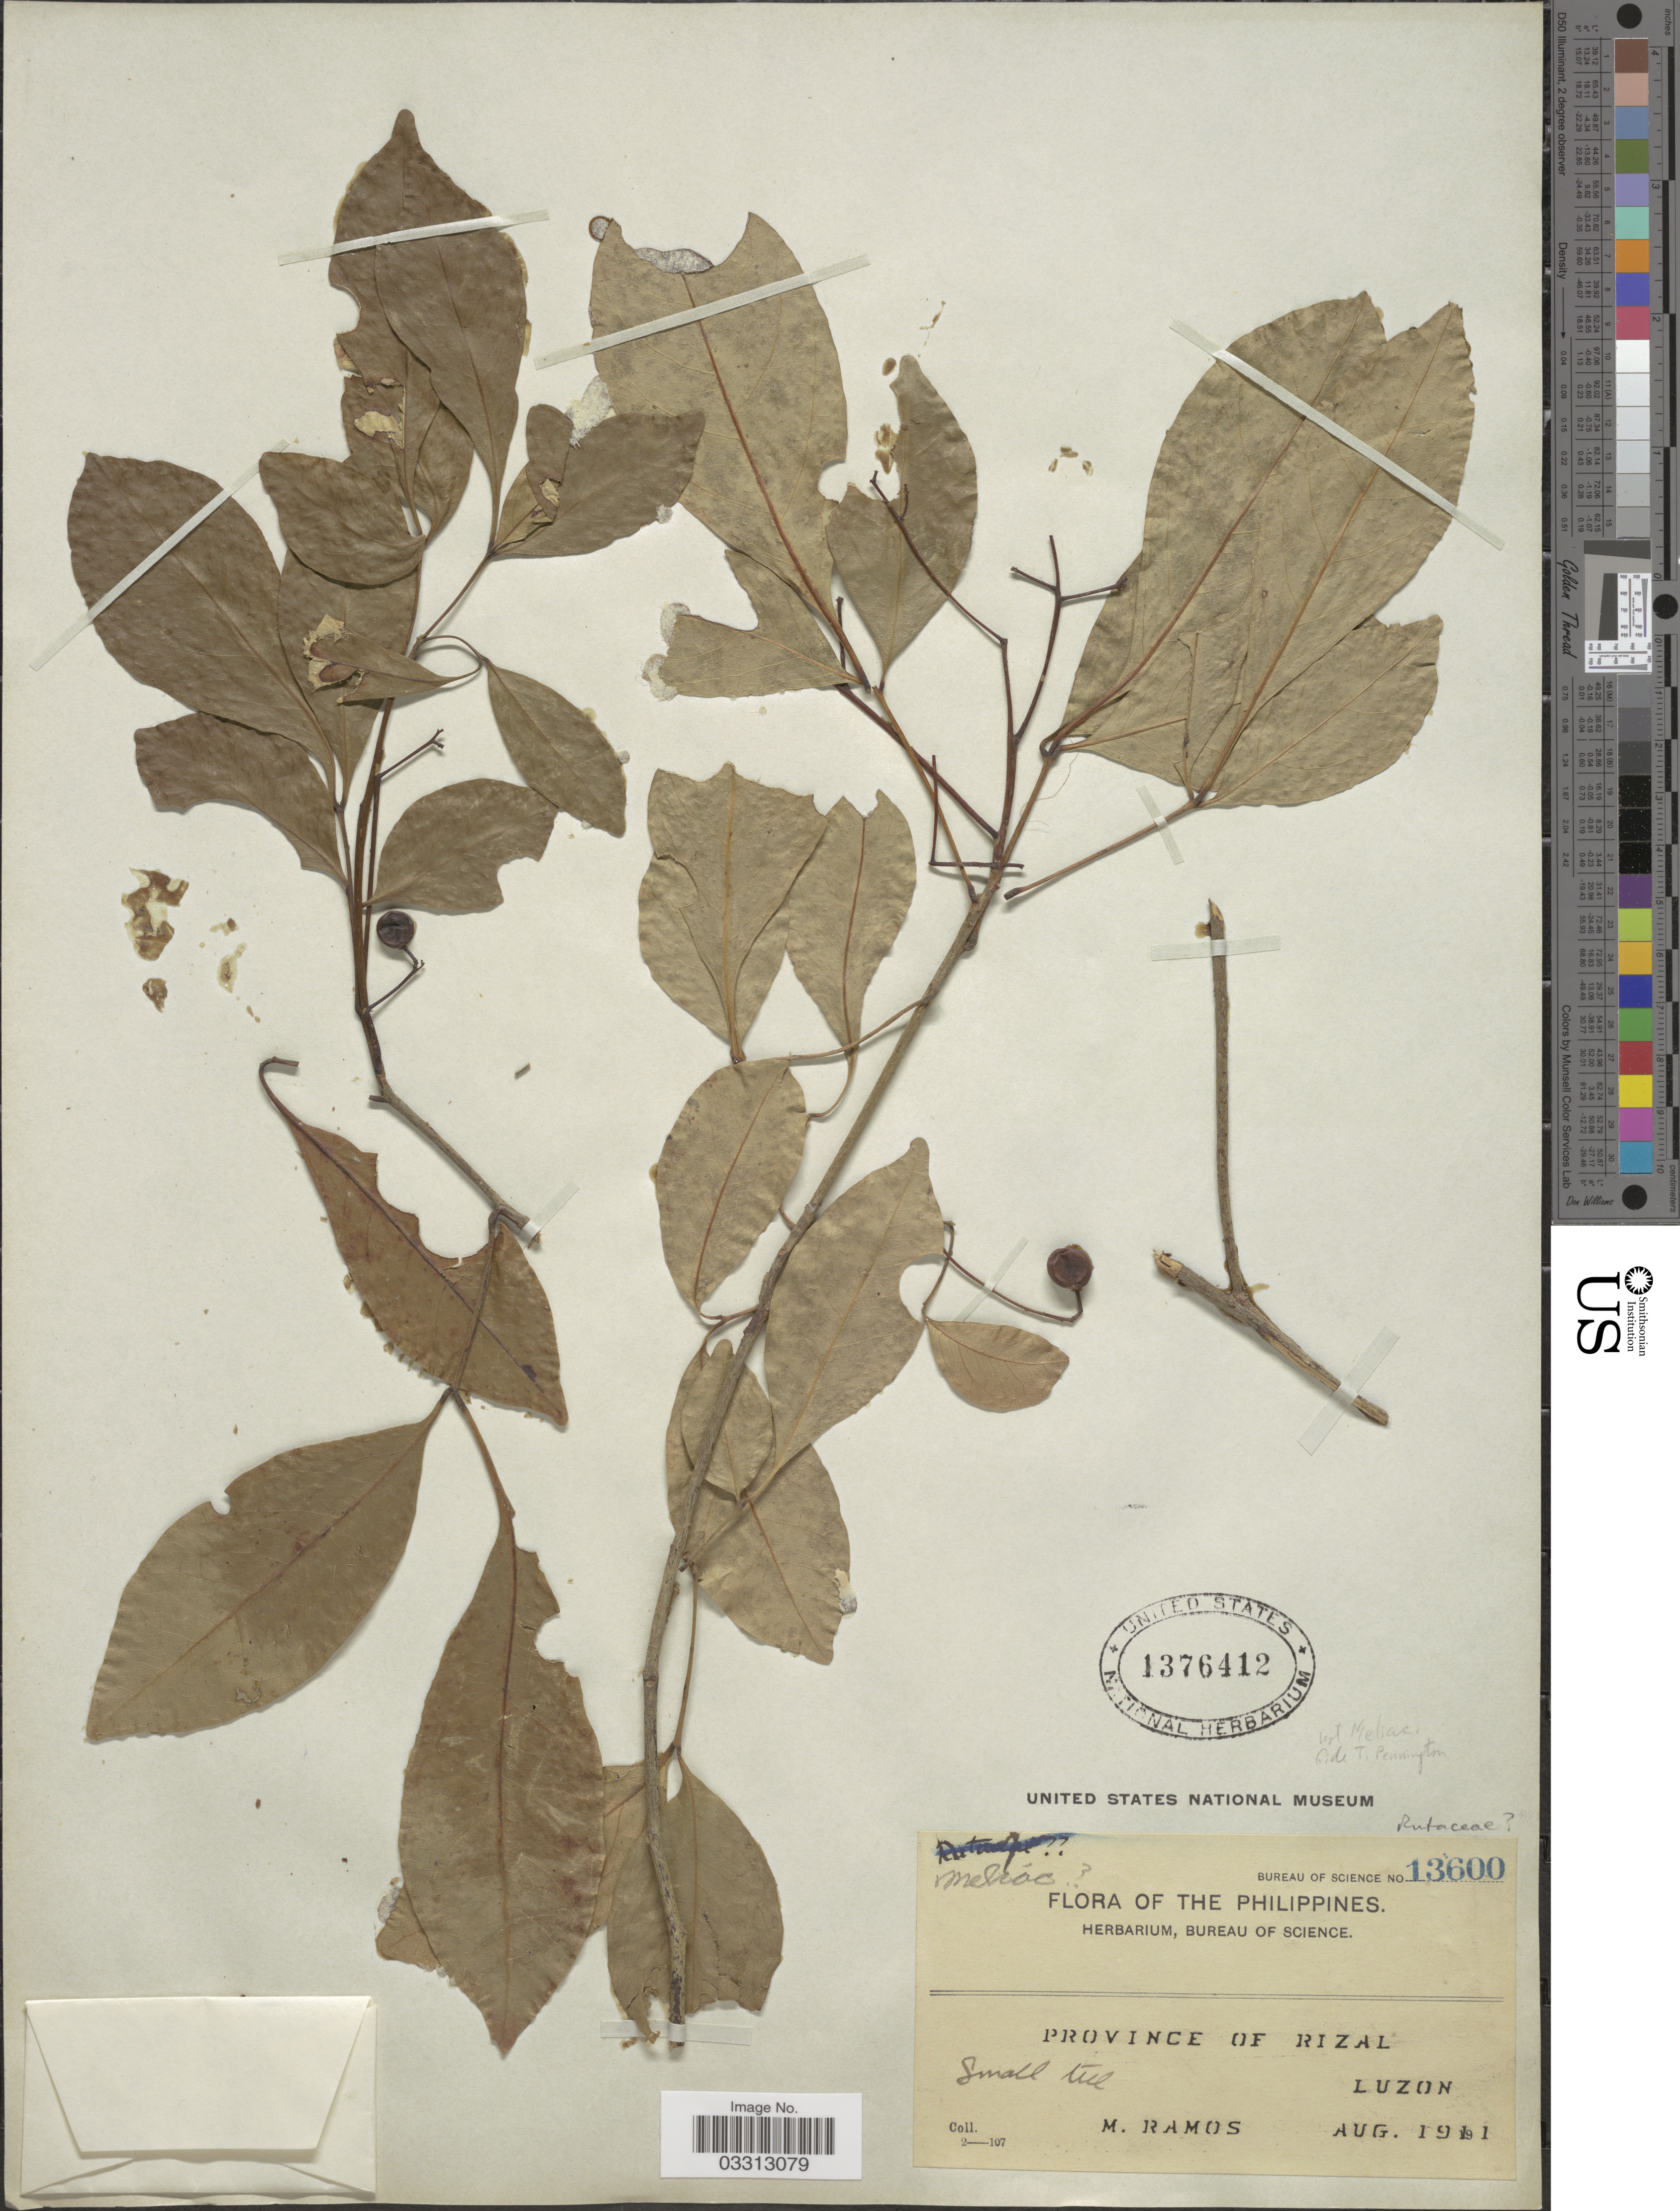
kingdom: Plantae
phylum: Tracheophyta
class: Magnoliopsida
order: Sapindales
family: Rutaceae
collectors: M. Ramos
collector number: Bureau of Science 13600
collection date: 1911-08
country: Philippines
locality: Province of Rizal. Luzon.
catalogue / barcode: US 1376412